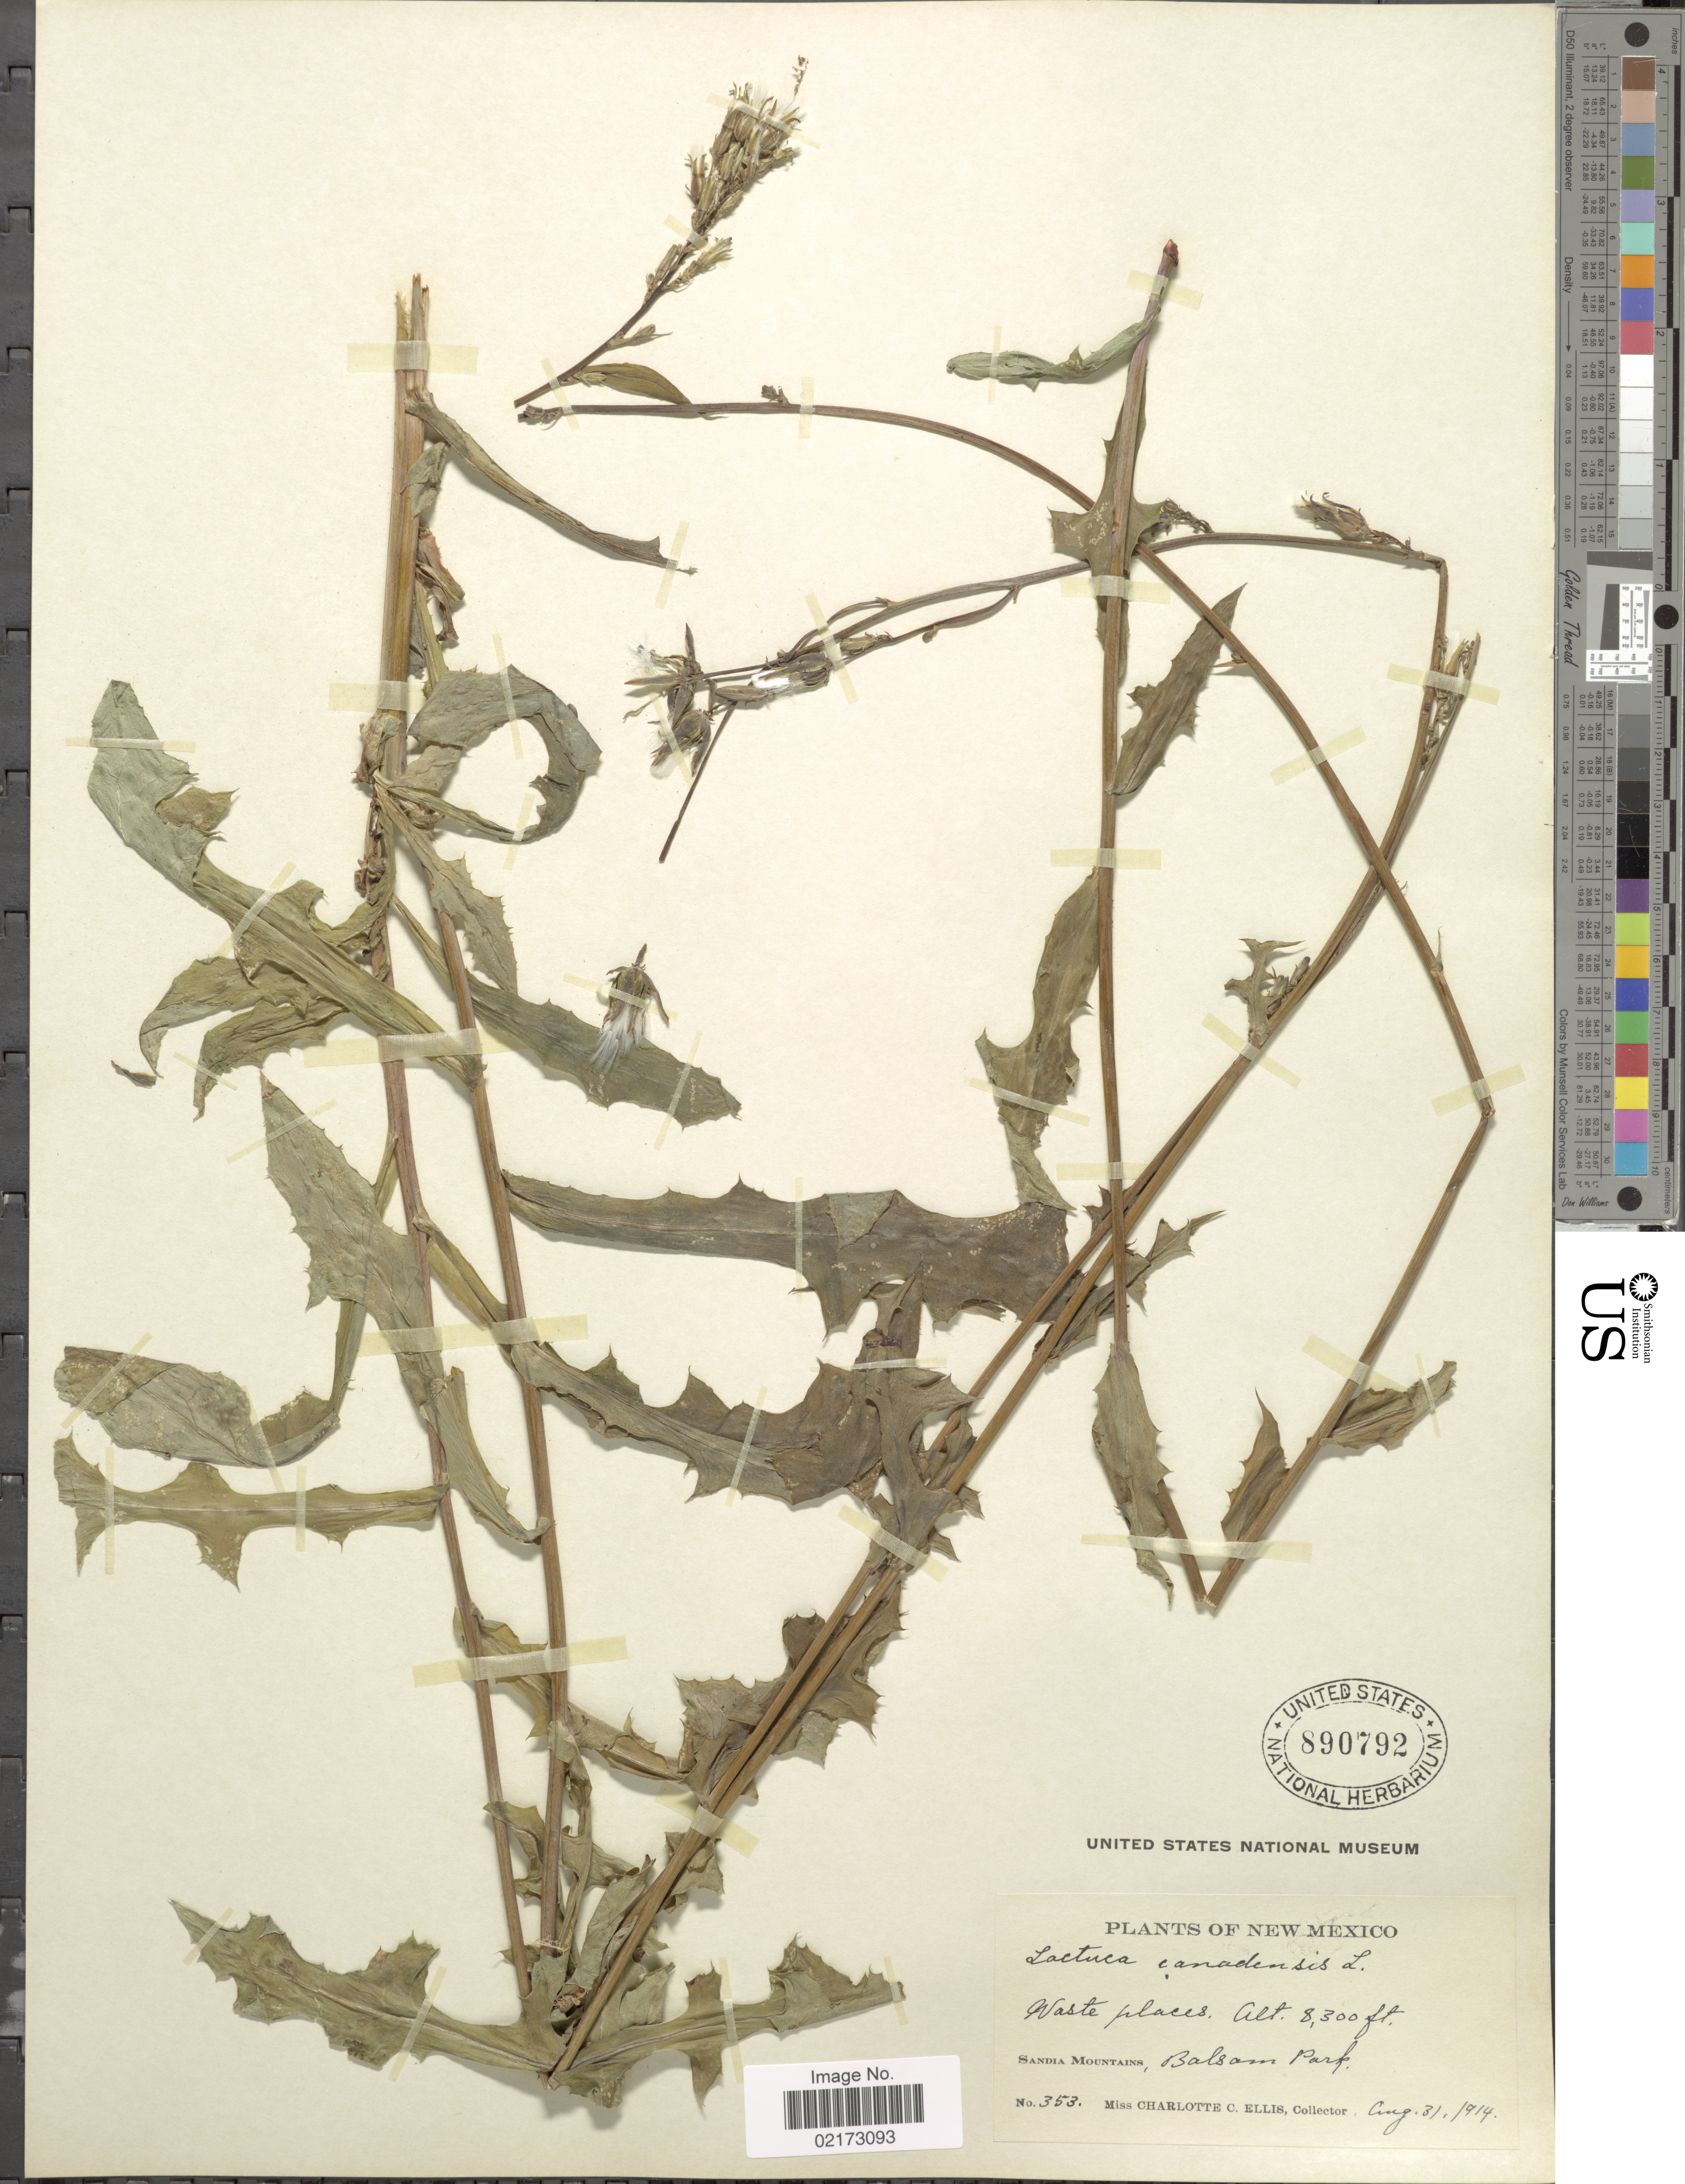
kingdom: Plantae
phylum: Tracheophyta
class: Magnoliopsida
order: Asterales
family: Asteraceae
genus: Lactuca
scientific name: Lactuca canadensis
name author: L.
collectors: C. C. Ellis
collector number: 353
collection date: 1914-08-31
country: United States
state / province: New Mexico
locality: Sandia Mountains, Balsam Park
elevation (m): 2530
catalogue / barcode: US 890792